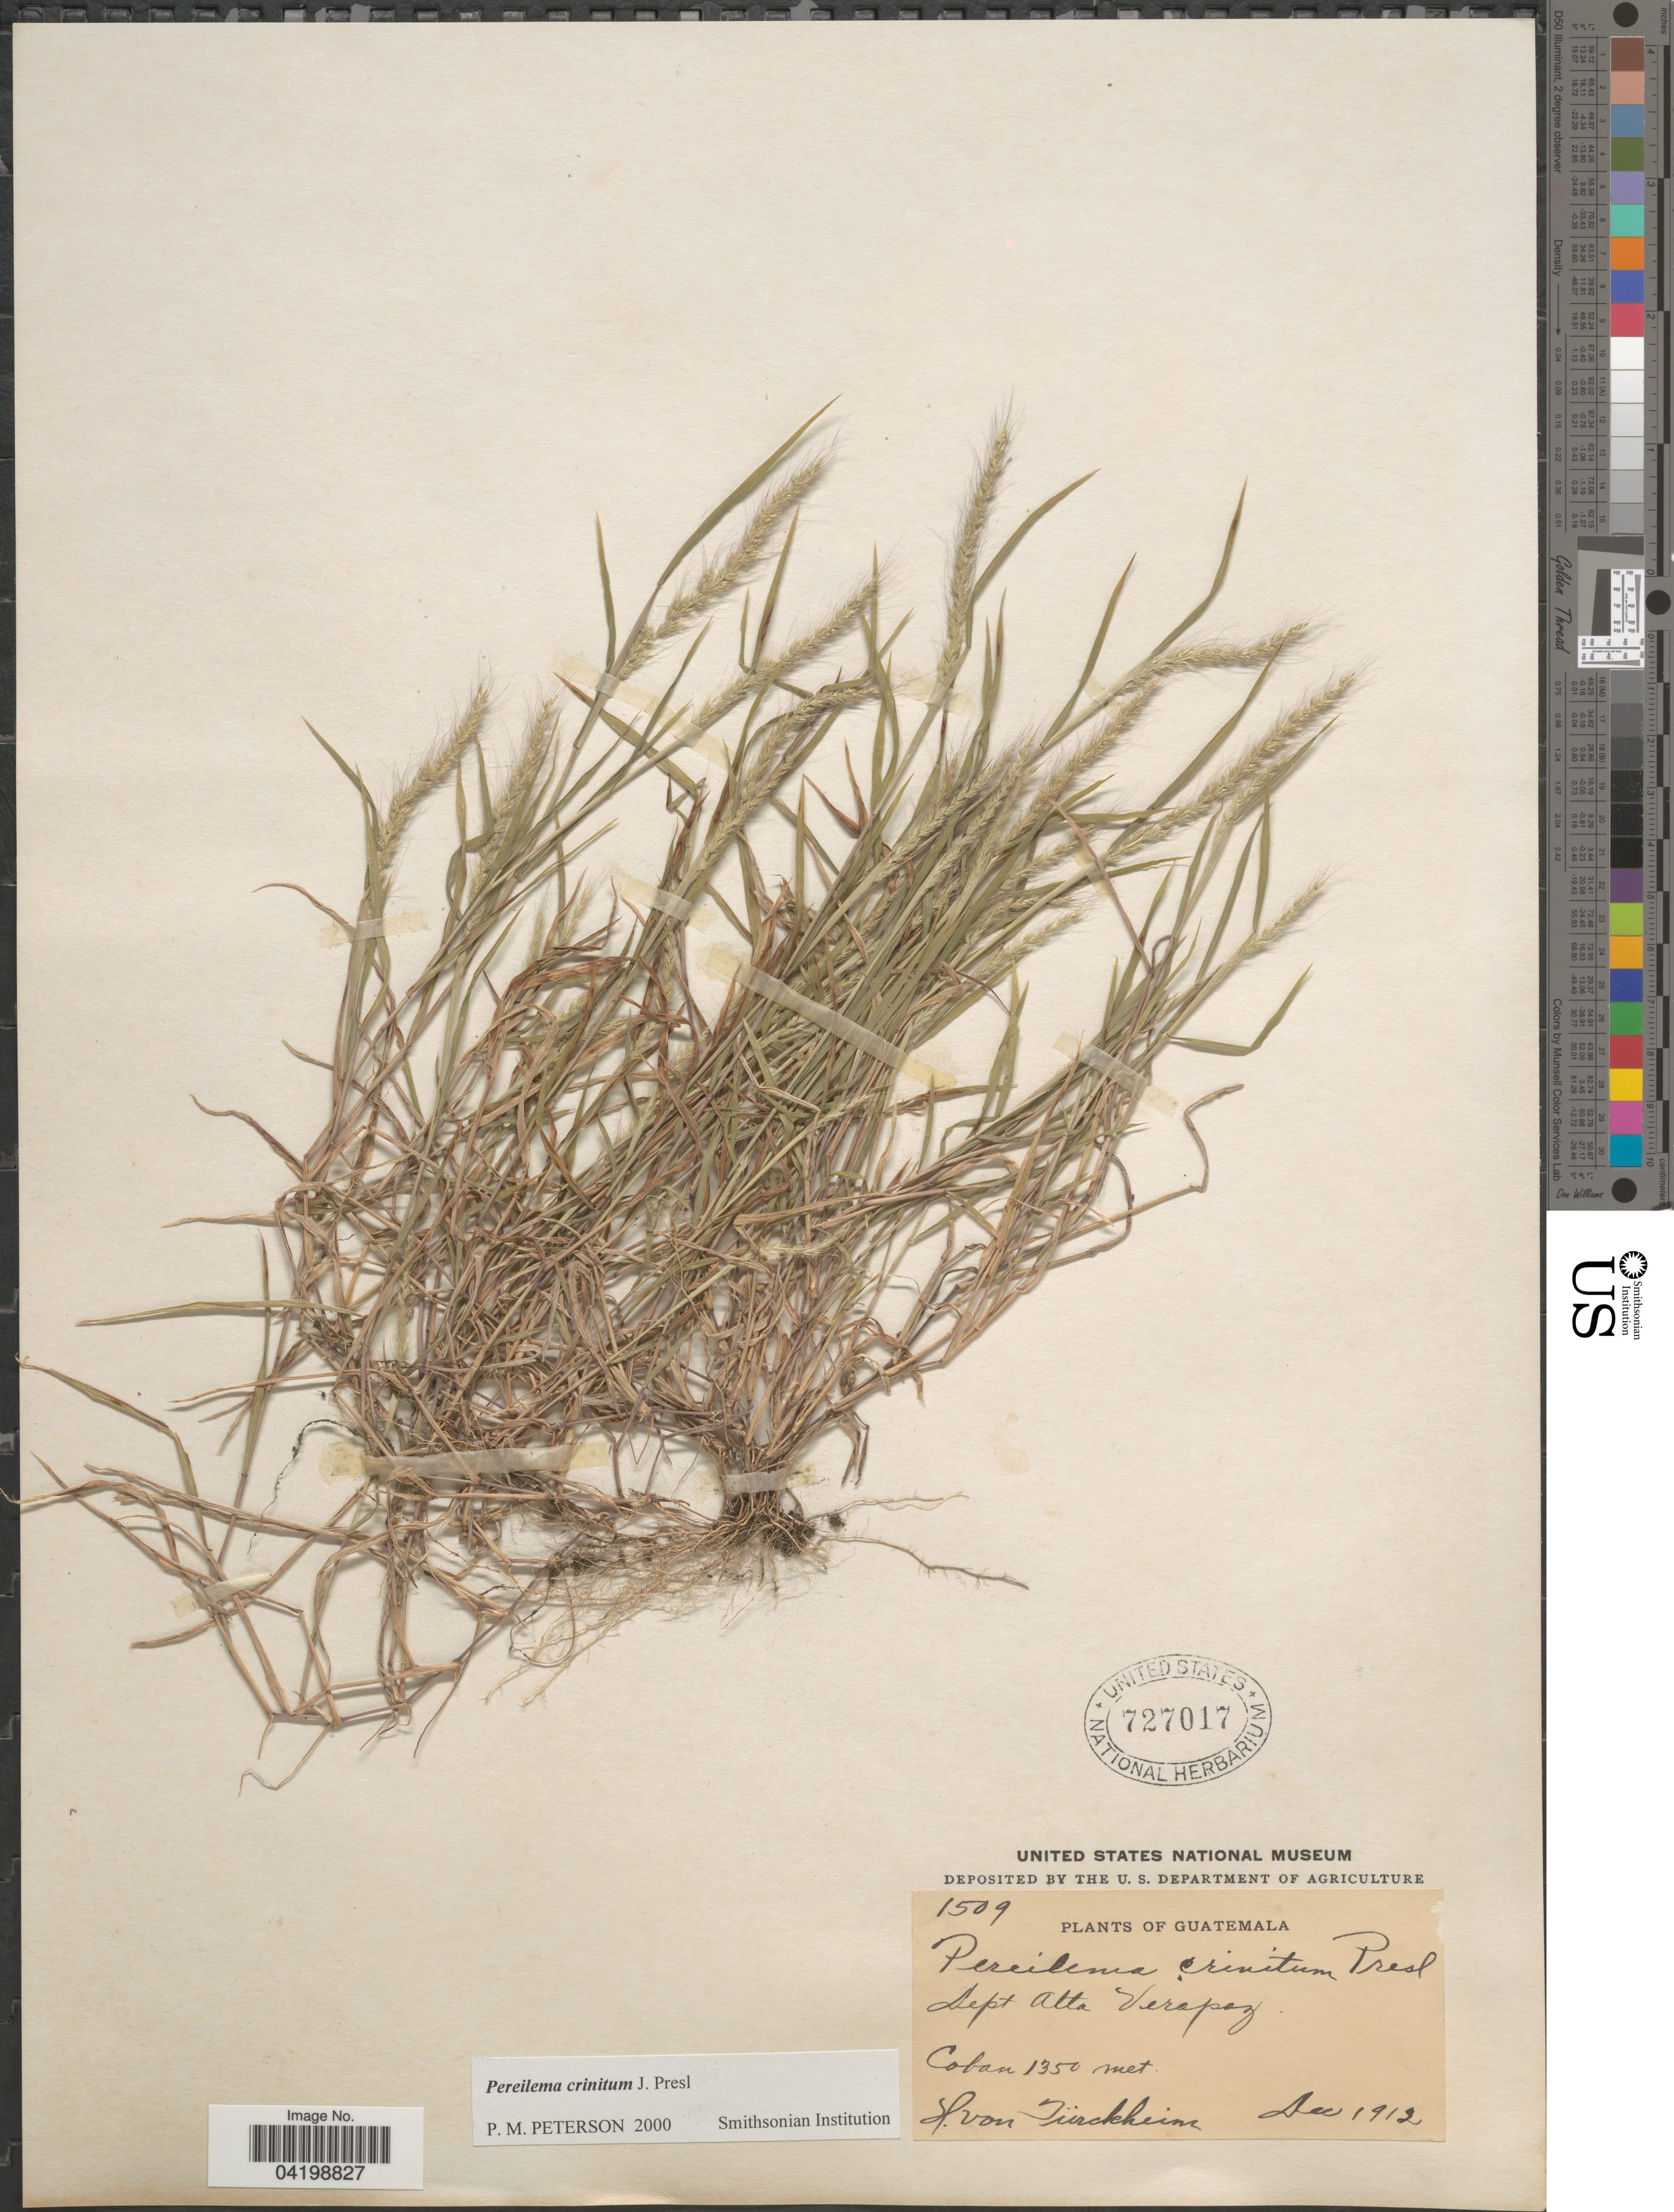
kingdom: Plantae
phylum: Tracheophyta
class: Liliopsida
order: Poales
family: Poaceae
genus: Muhlenbergia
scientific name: Muhlenbergia pereilema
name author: P.M. Peterson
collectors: H. von Türckheim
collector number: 1509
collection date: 1912-12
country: Guatemala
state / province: Alta Verapaz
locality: Dept Alta Verapaz. Coban.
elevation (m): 1350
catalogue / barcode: US 727017